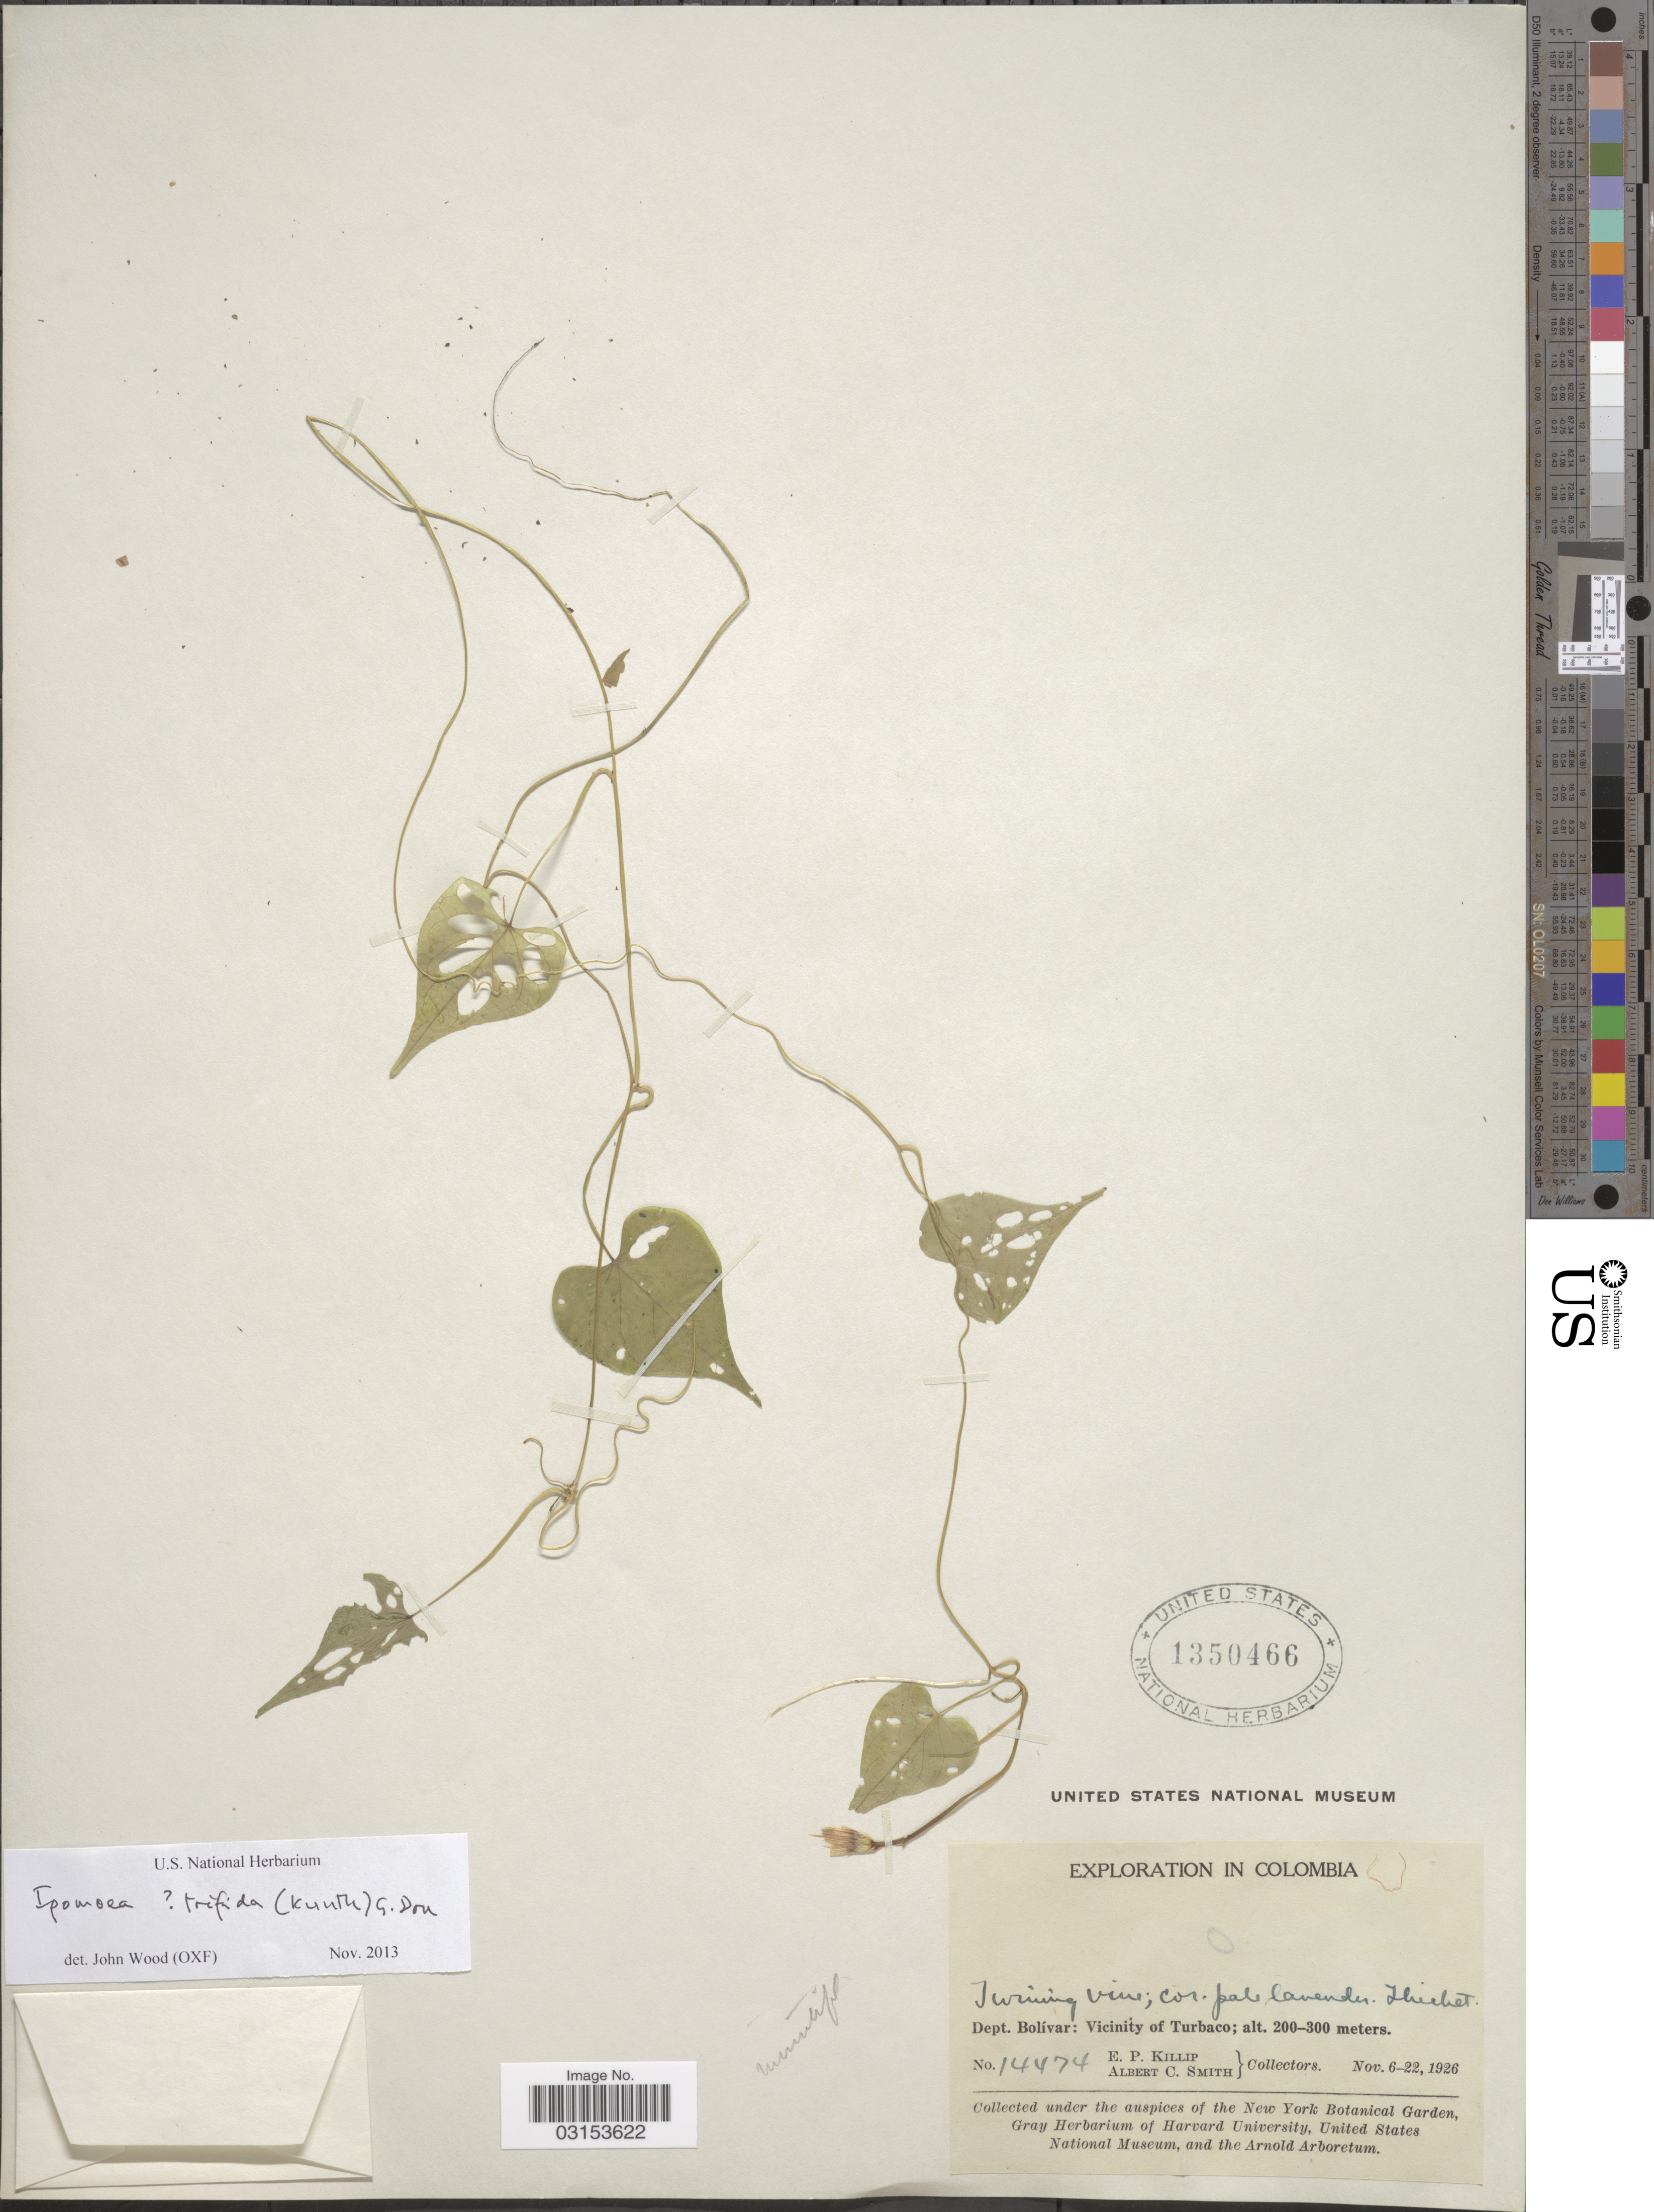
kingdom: Plantae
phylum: Tracheophyta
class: Magnoliopsida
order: Solanales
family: Convolvulaceae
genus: Ipomoea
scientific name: Ipomoea trifida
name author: (Kunth) G. Don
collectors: E. P. Killip & A. C. Smith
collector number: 14474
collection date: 1926-11-06/1926-11-22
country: Colombia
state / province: Bolívar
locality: Dept. Bolívar: Vicinity of Turbaco.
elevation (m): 200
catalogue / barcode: US 1350466